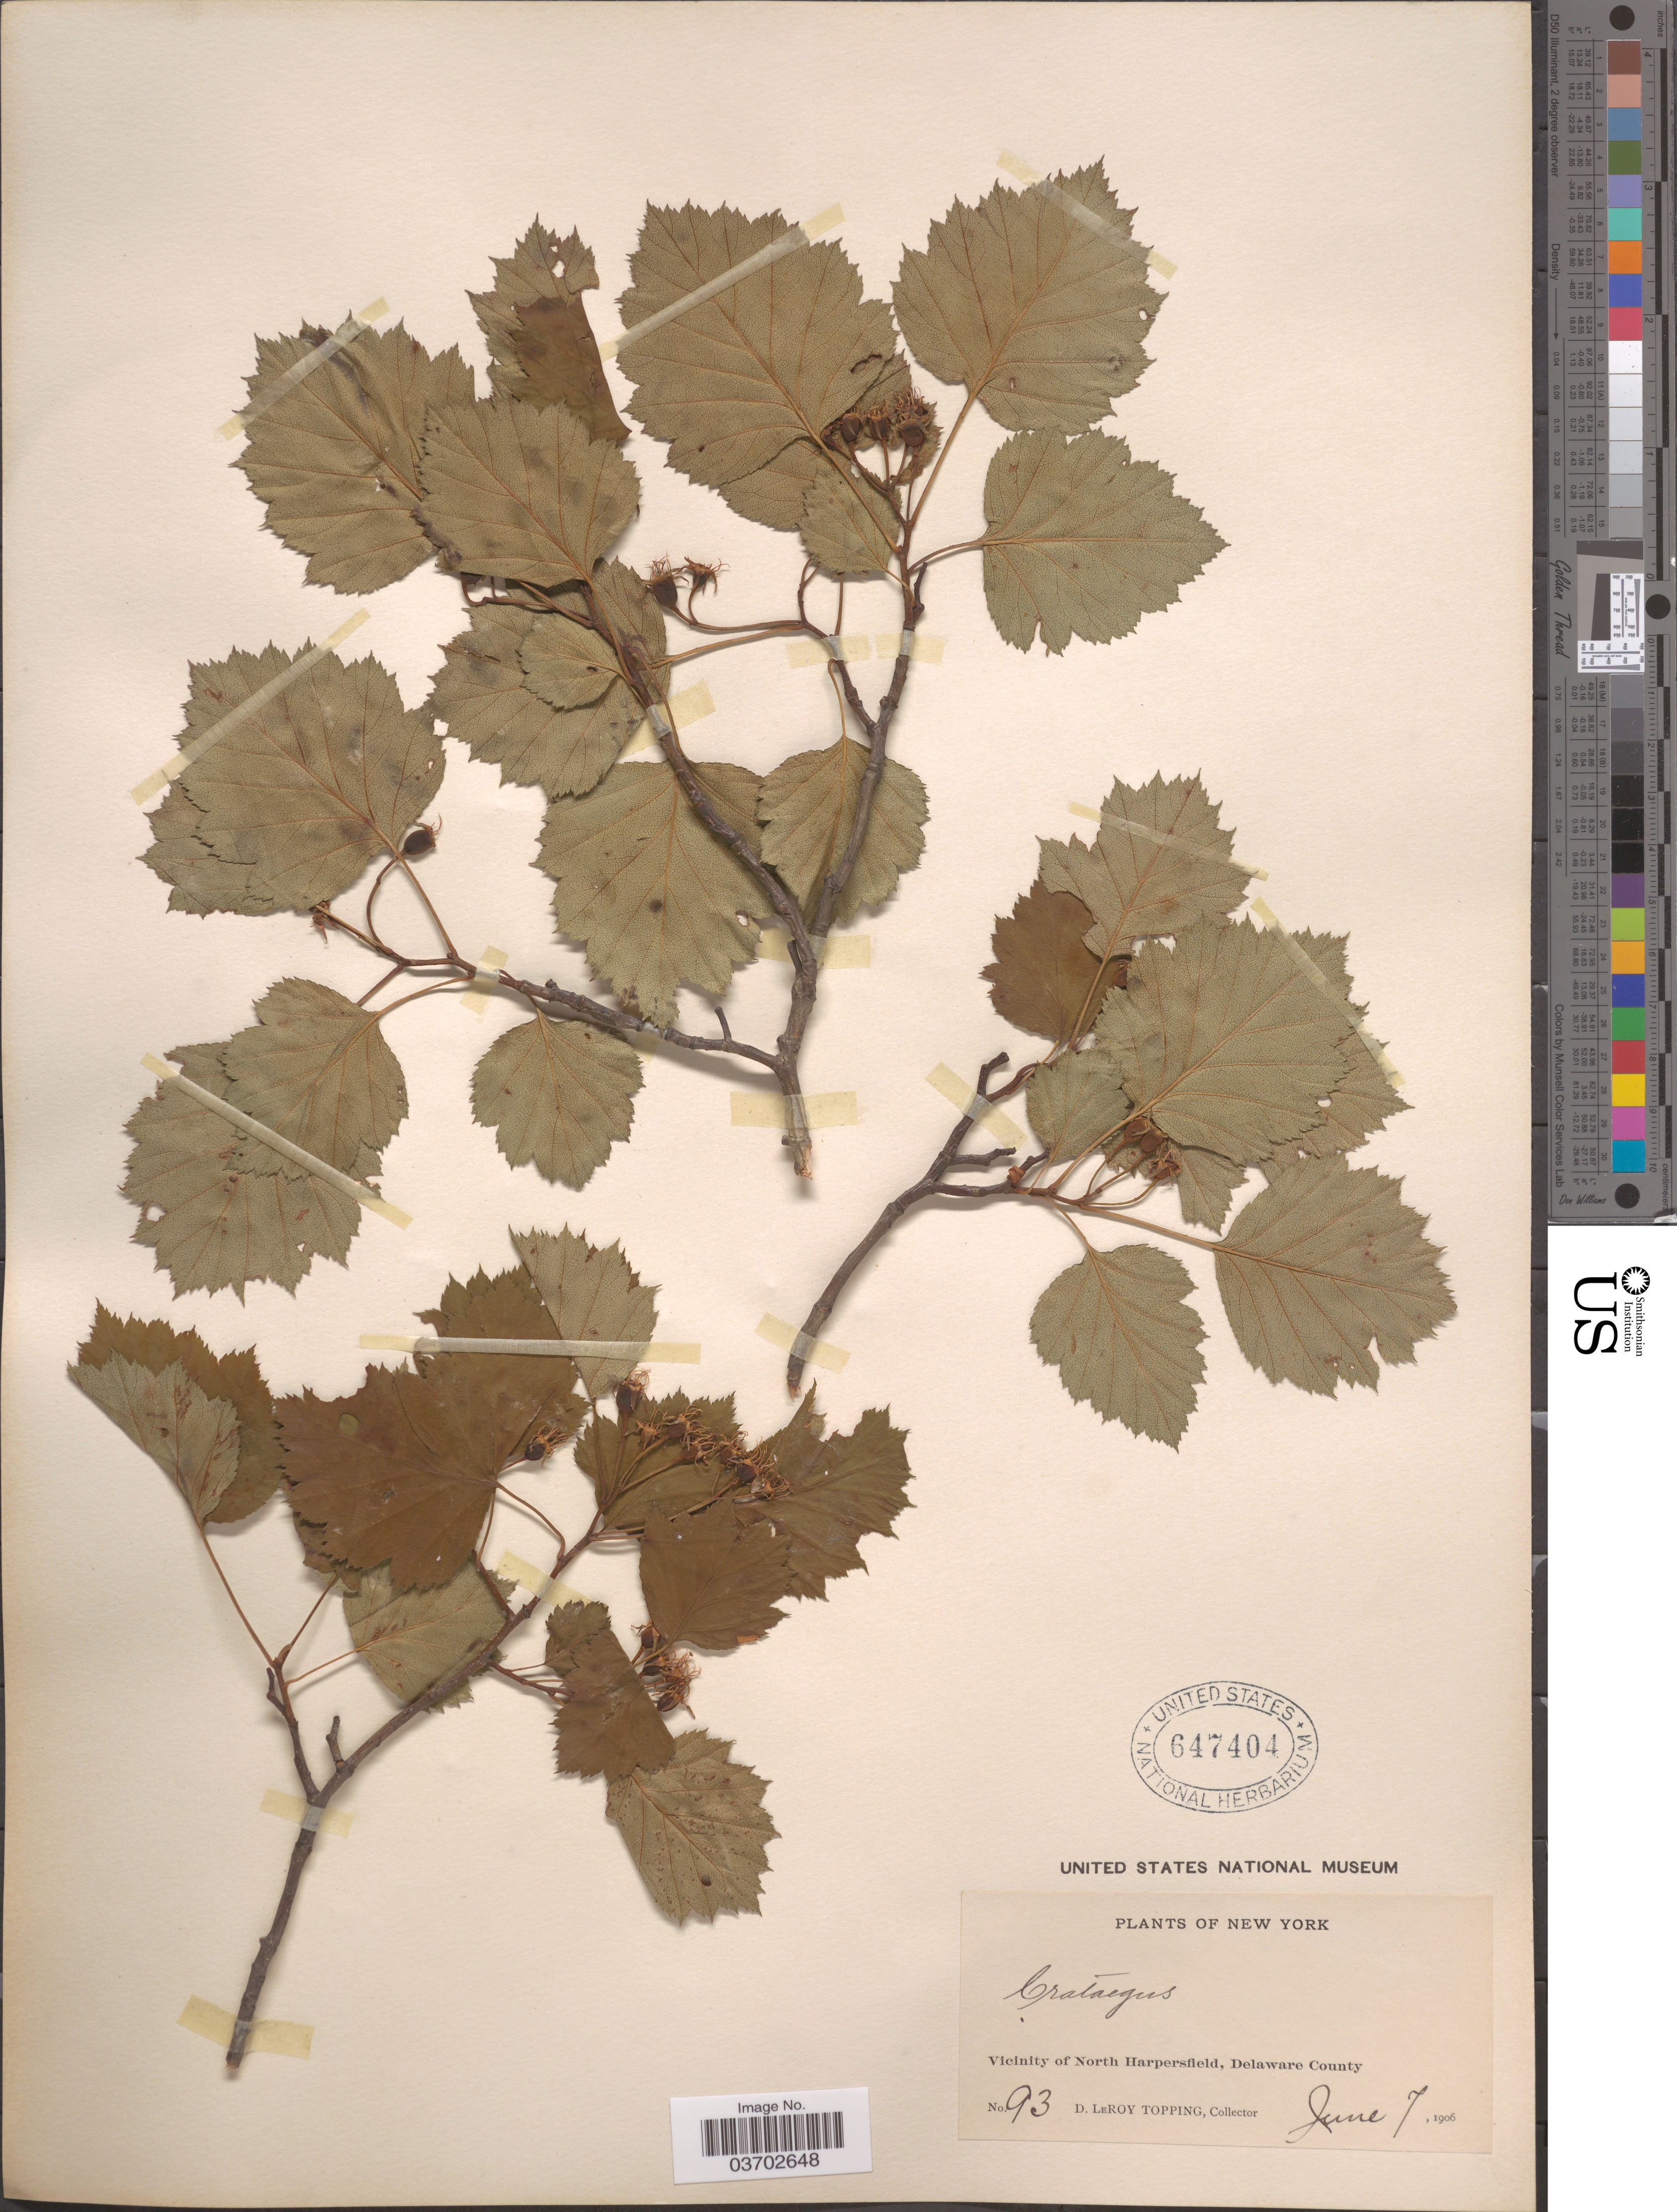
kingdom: Plantae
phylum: Tracheophyta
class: Magnoliopsida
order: Rosales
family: Rosaceae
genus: Crataegus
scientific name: Crataegus sp.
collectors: D. L. Topping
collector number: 93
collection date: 1906-06-07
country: United States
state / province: New York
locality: Vicinity of North Harpersfield, Delaware County.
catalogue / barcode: US 647404